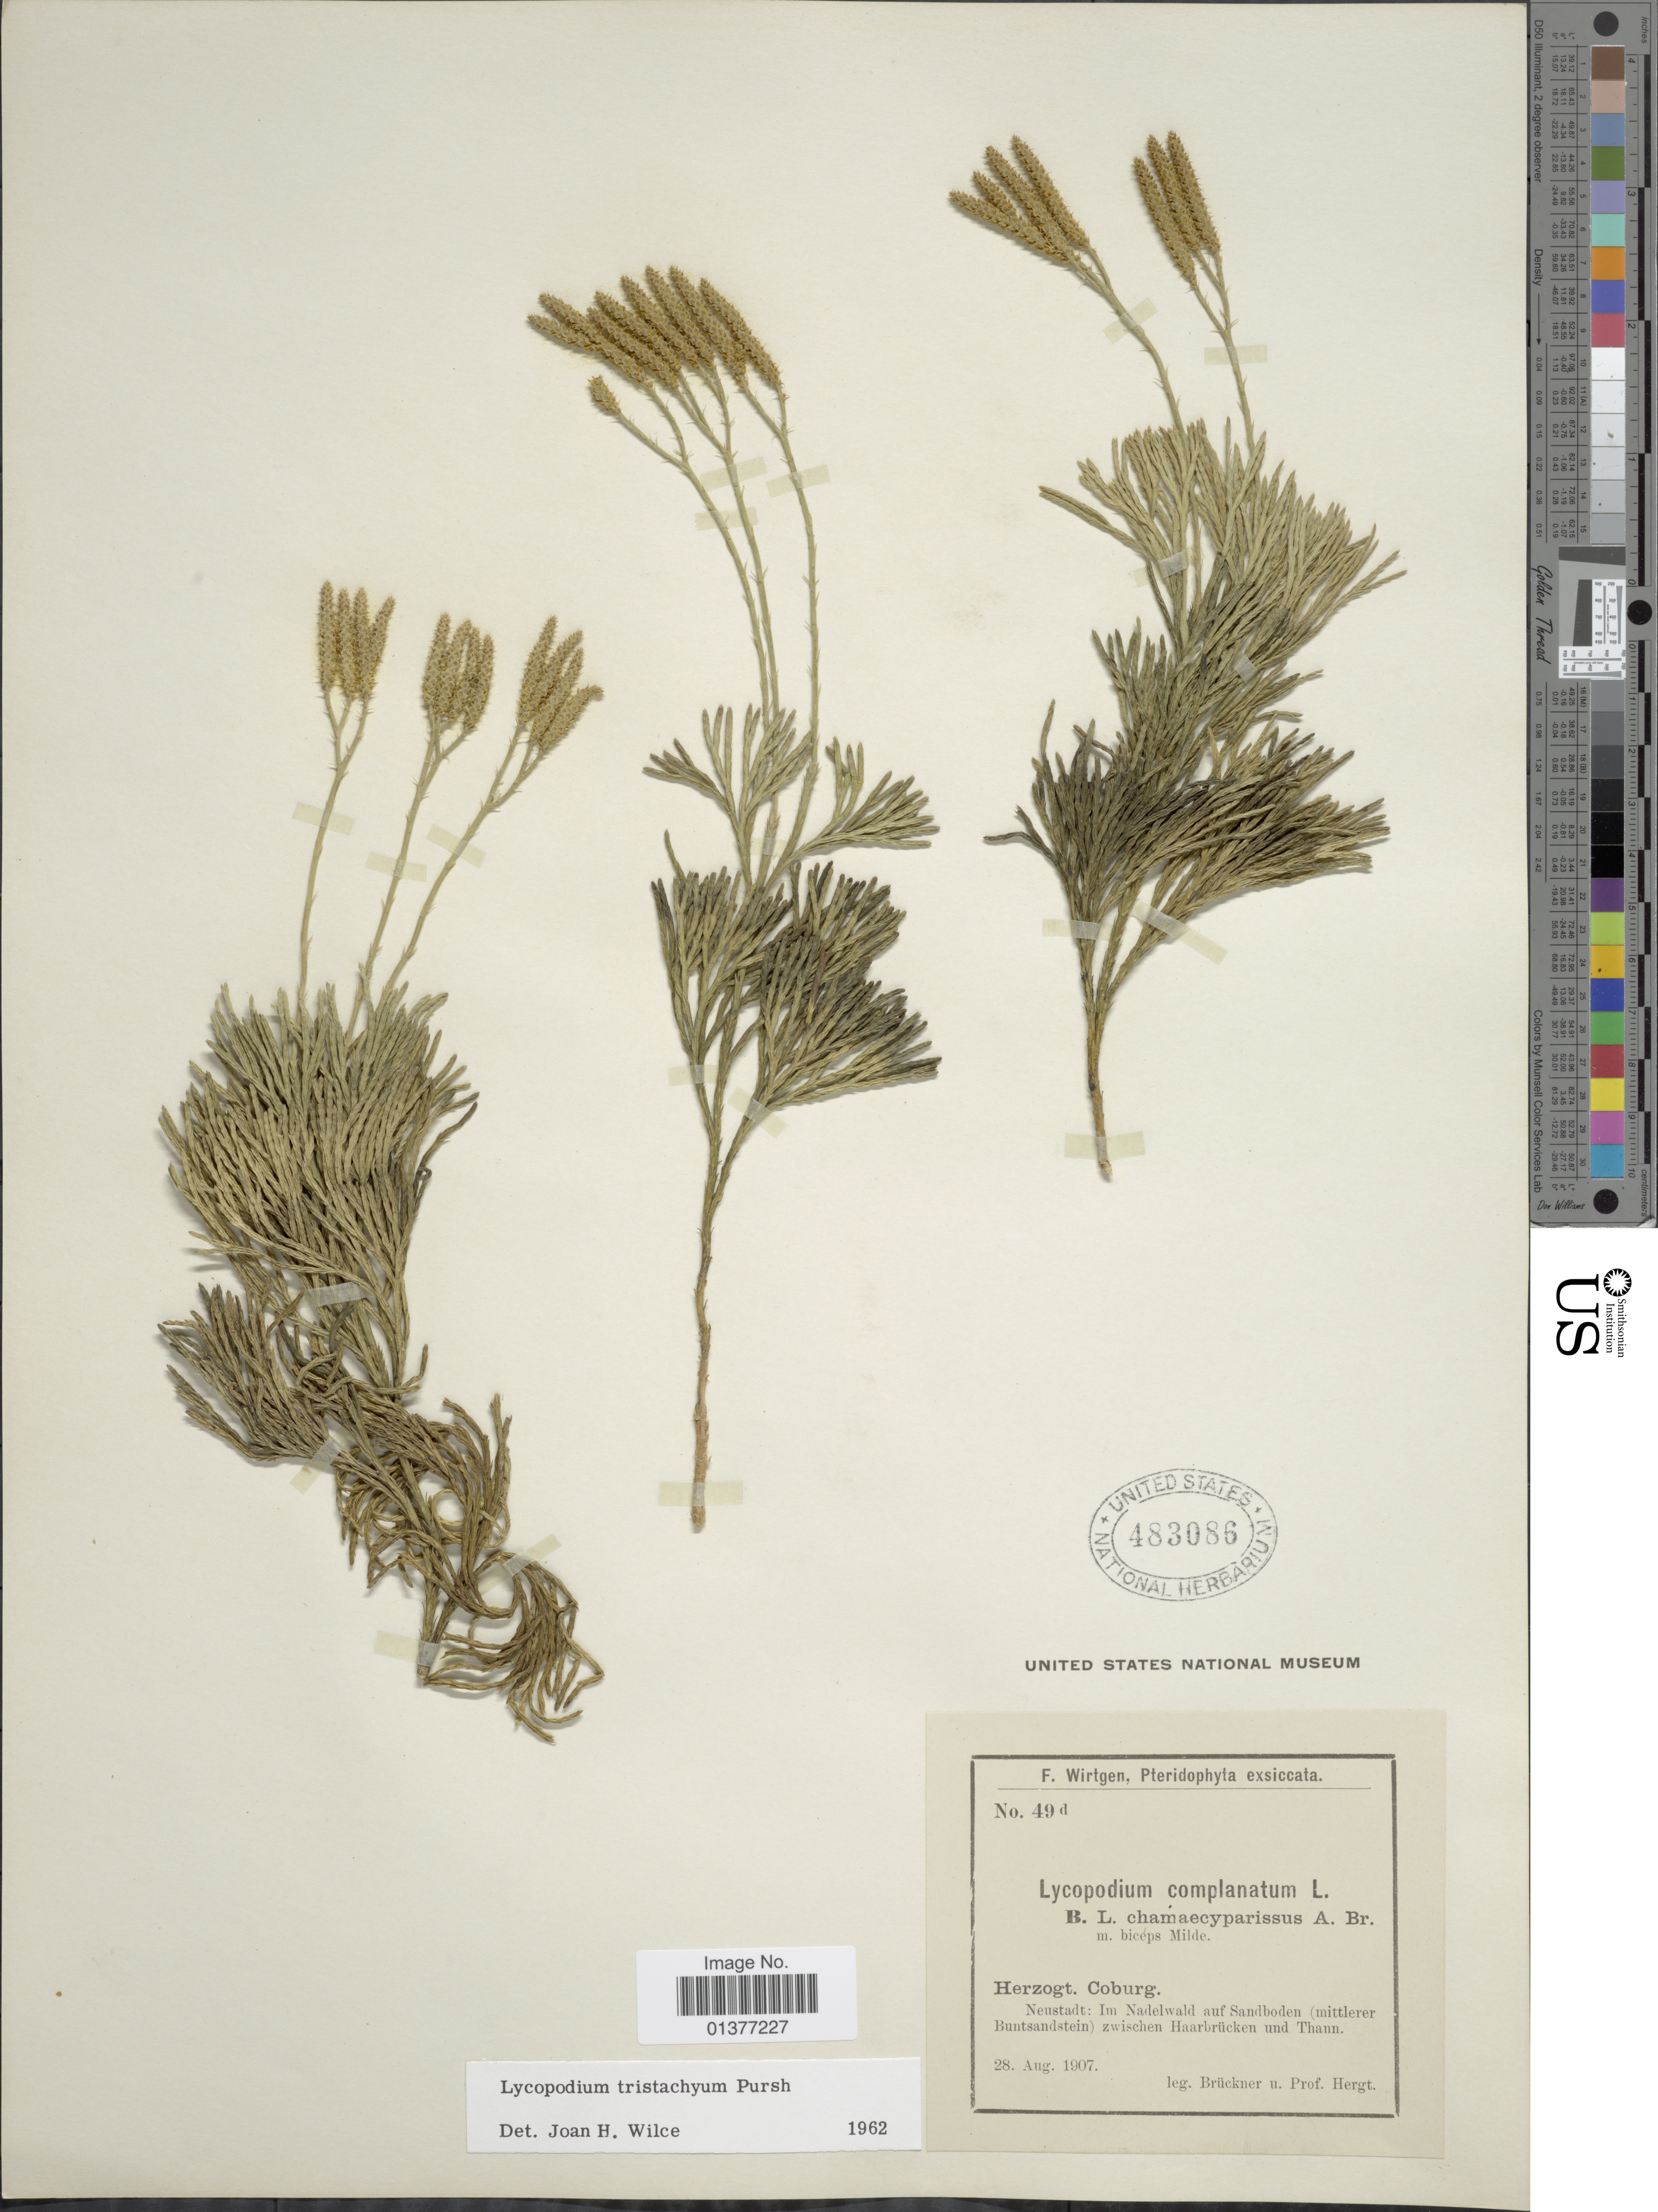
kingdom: Plantae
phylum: Tracheophyta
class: Lycopodiopsida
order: Lycopodiales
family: Lycopodiaceae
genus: Diphasiastrum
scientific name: Diphasiastrum tristachyum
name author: (Pursh) Holub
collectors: Brückner & Hergt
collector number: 49d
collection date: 1907-08-28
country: Germany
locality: Herzogt. Coburg, Neustadt: im Nadelwald auf Sandboden(mittlerer Buntsandstein) zwischen Haarbrücken un Thann.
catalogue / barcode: US 483086